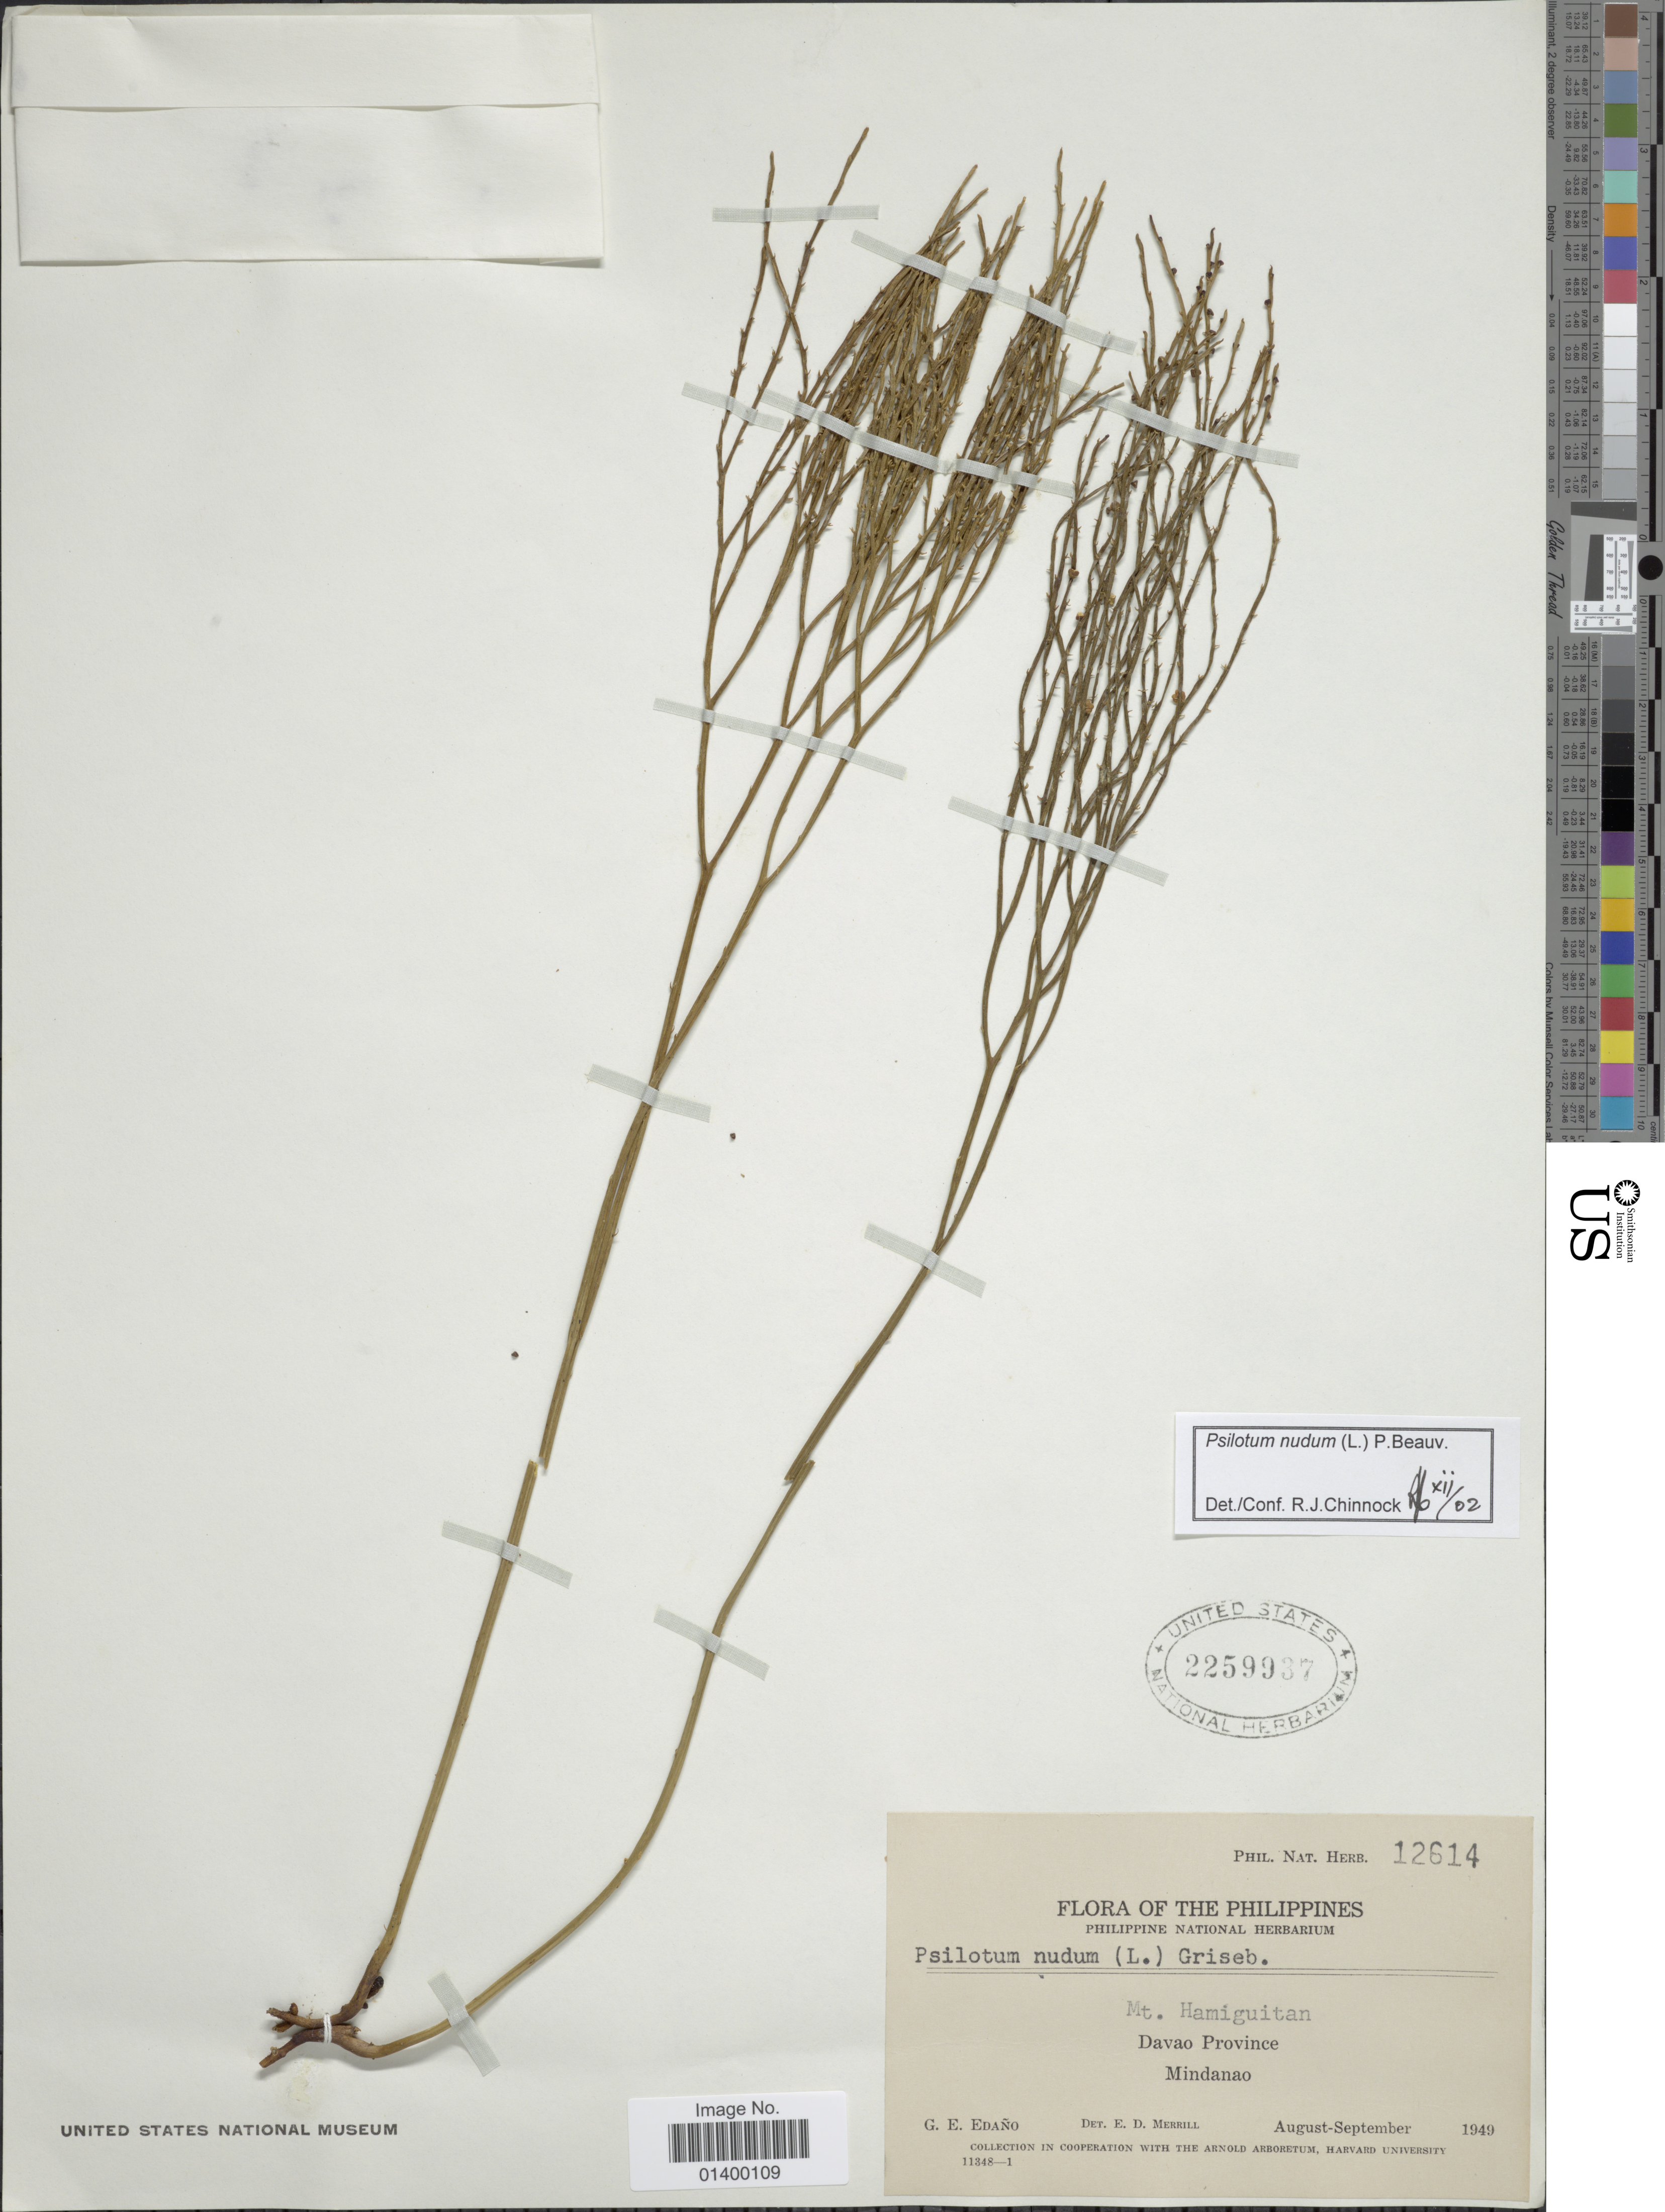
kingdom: Plantae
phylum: Tracheophyta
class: Polypodiopsida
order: Psilotales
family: Psilotaceae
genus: Psilotum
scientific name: Psilotum nudum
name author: (L.) P. Beauv.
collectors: G. E. Edaño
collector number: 12614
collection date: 1949-08/1949-09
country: Philippines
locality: Mt. Hamiguitan, Davao Province, Mindanao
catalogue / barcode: US 2259937